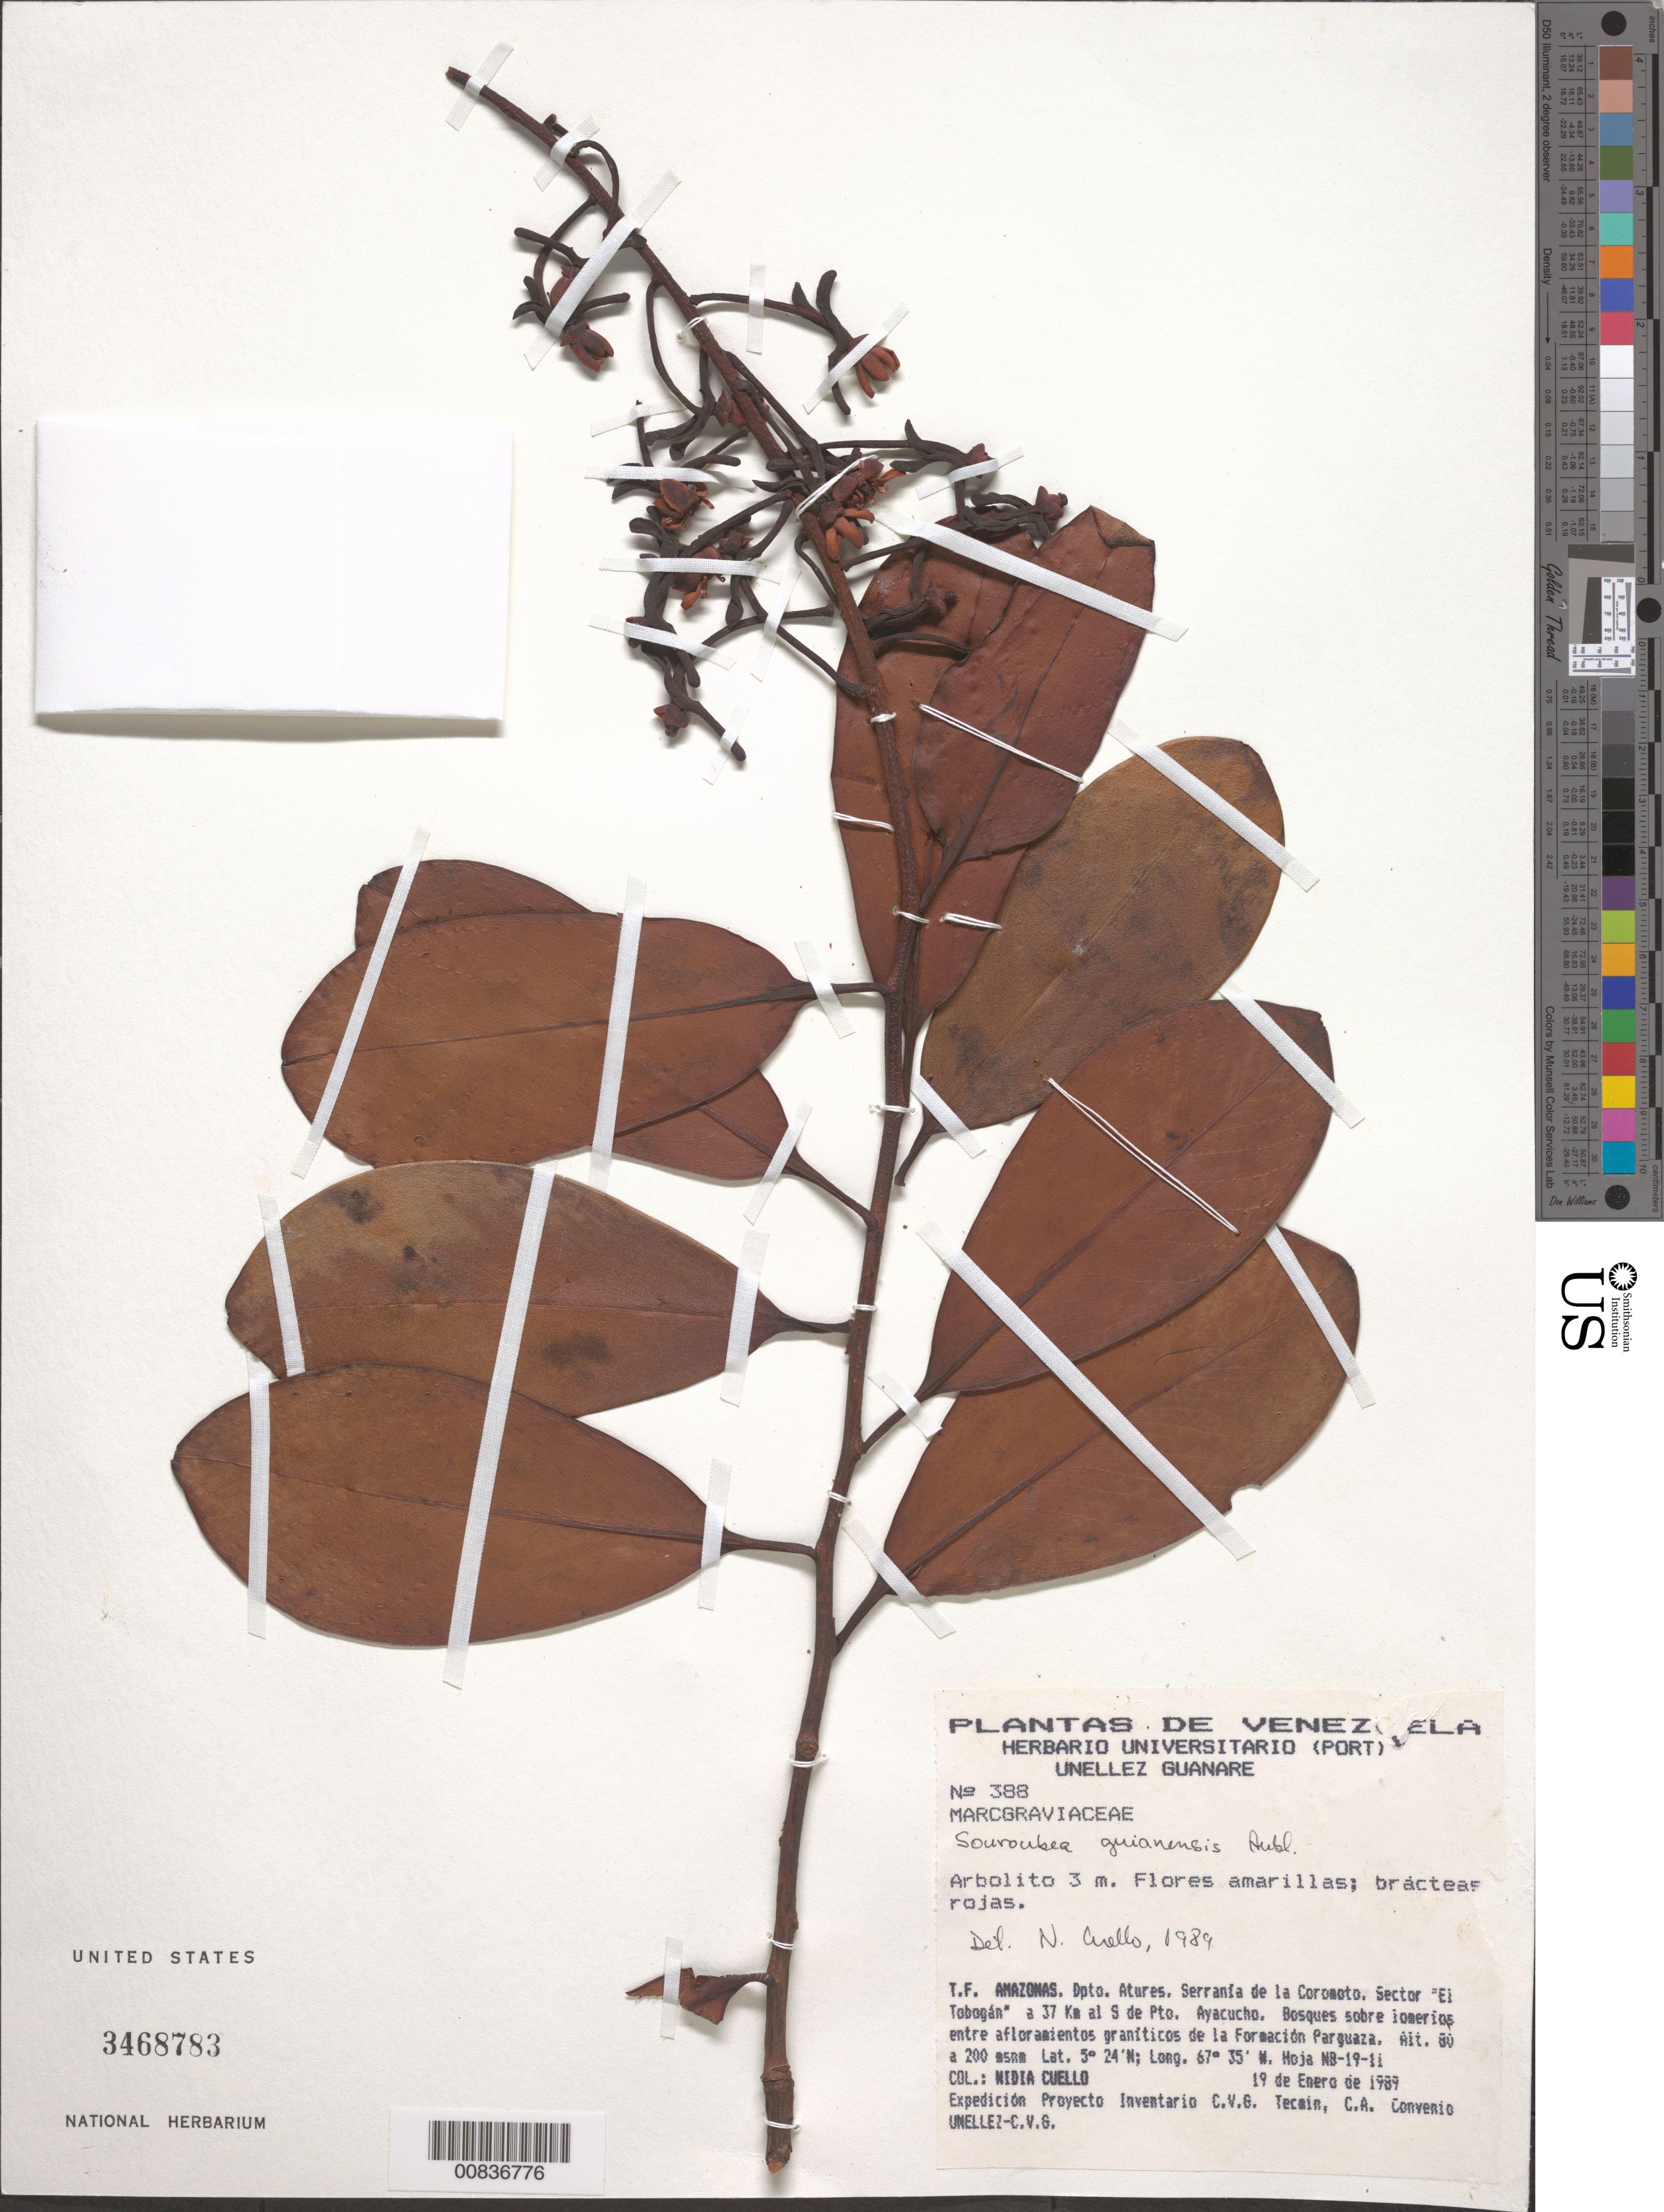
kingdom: Plantae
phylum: Tracheophyta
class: Magnoliopsida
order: Ericales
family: Marcgraviaceae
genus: Souroubea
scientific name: Souroubea guianensis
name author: Aubl.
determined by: Cuello, Nidia L.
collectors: N. L. Cuello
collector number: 388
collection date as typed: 19-Jan-89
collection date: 1989-01-19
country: Venezuela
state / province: Amazonas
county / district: Atures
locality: Serranía Coromoto, sector El Tobogan, 37 km S Pto. Ayacucho; la formacion Parguaza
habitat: Bosques sobre lomerios entre afloraientos graniticos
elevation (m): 80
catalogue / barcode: US 3468783